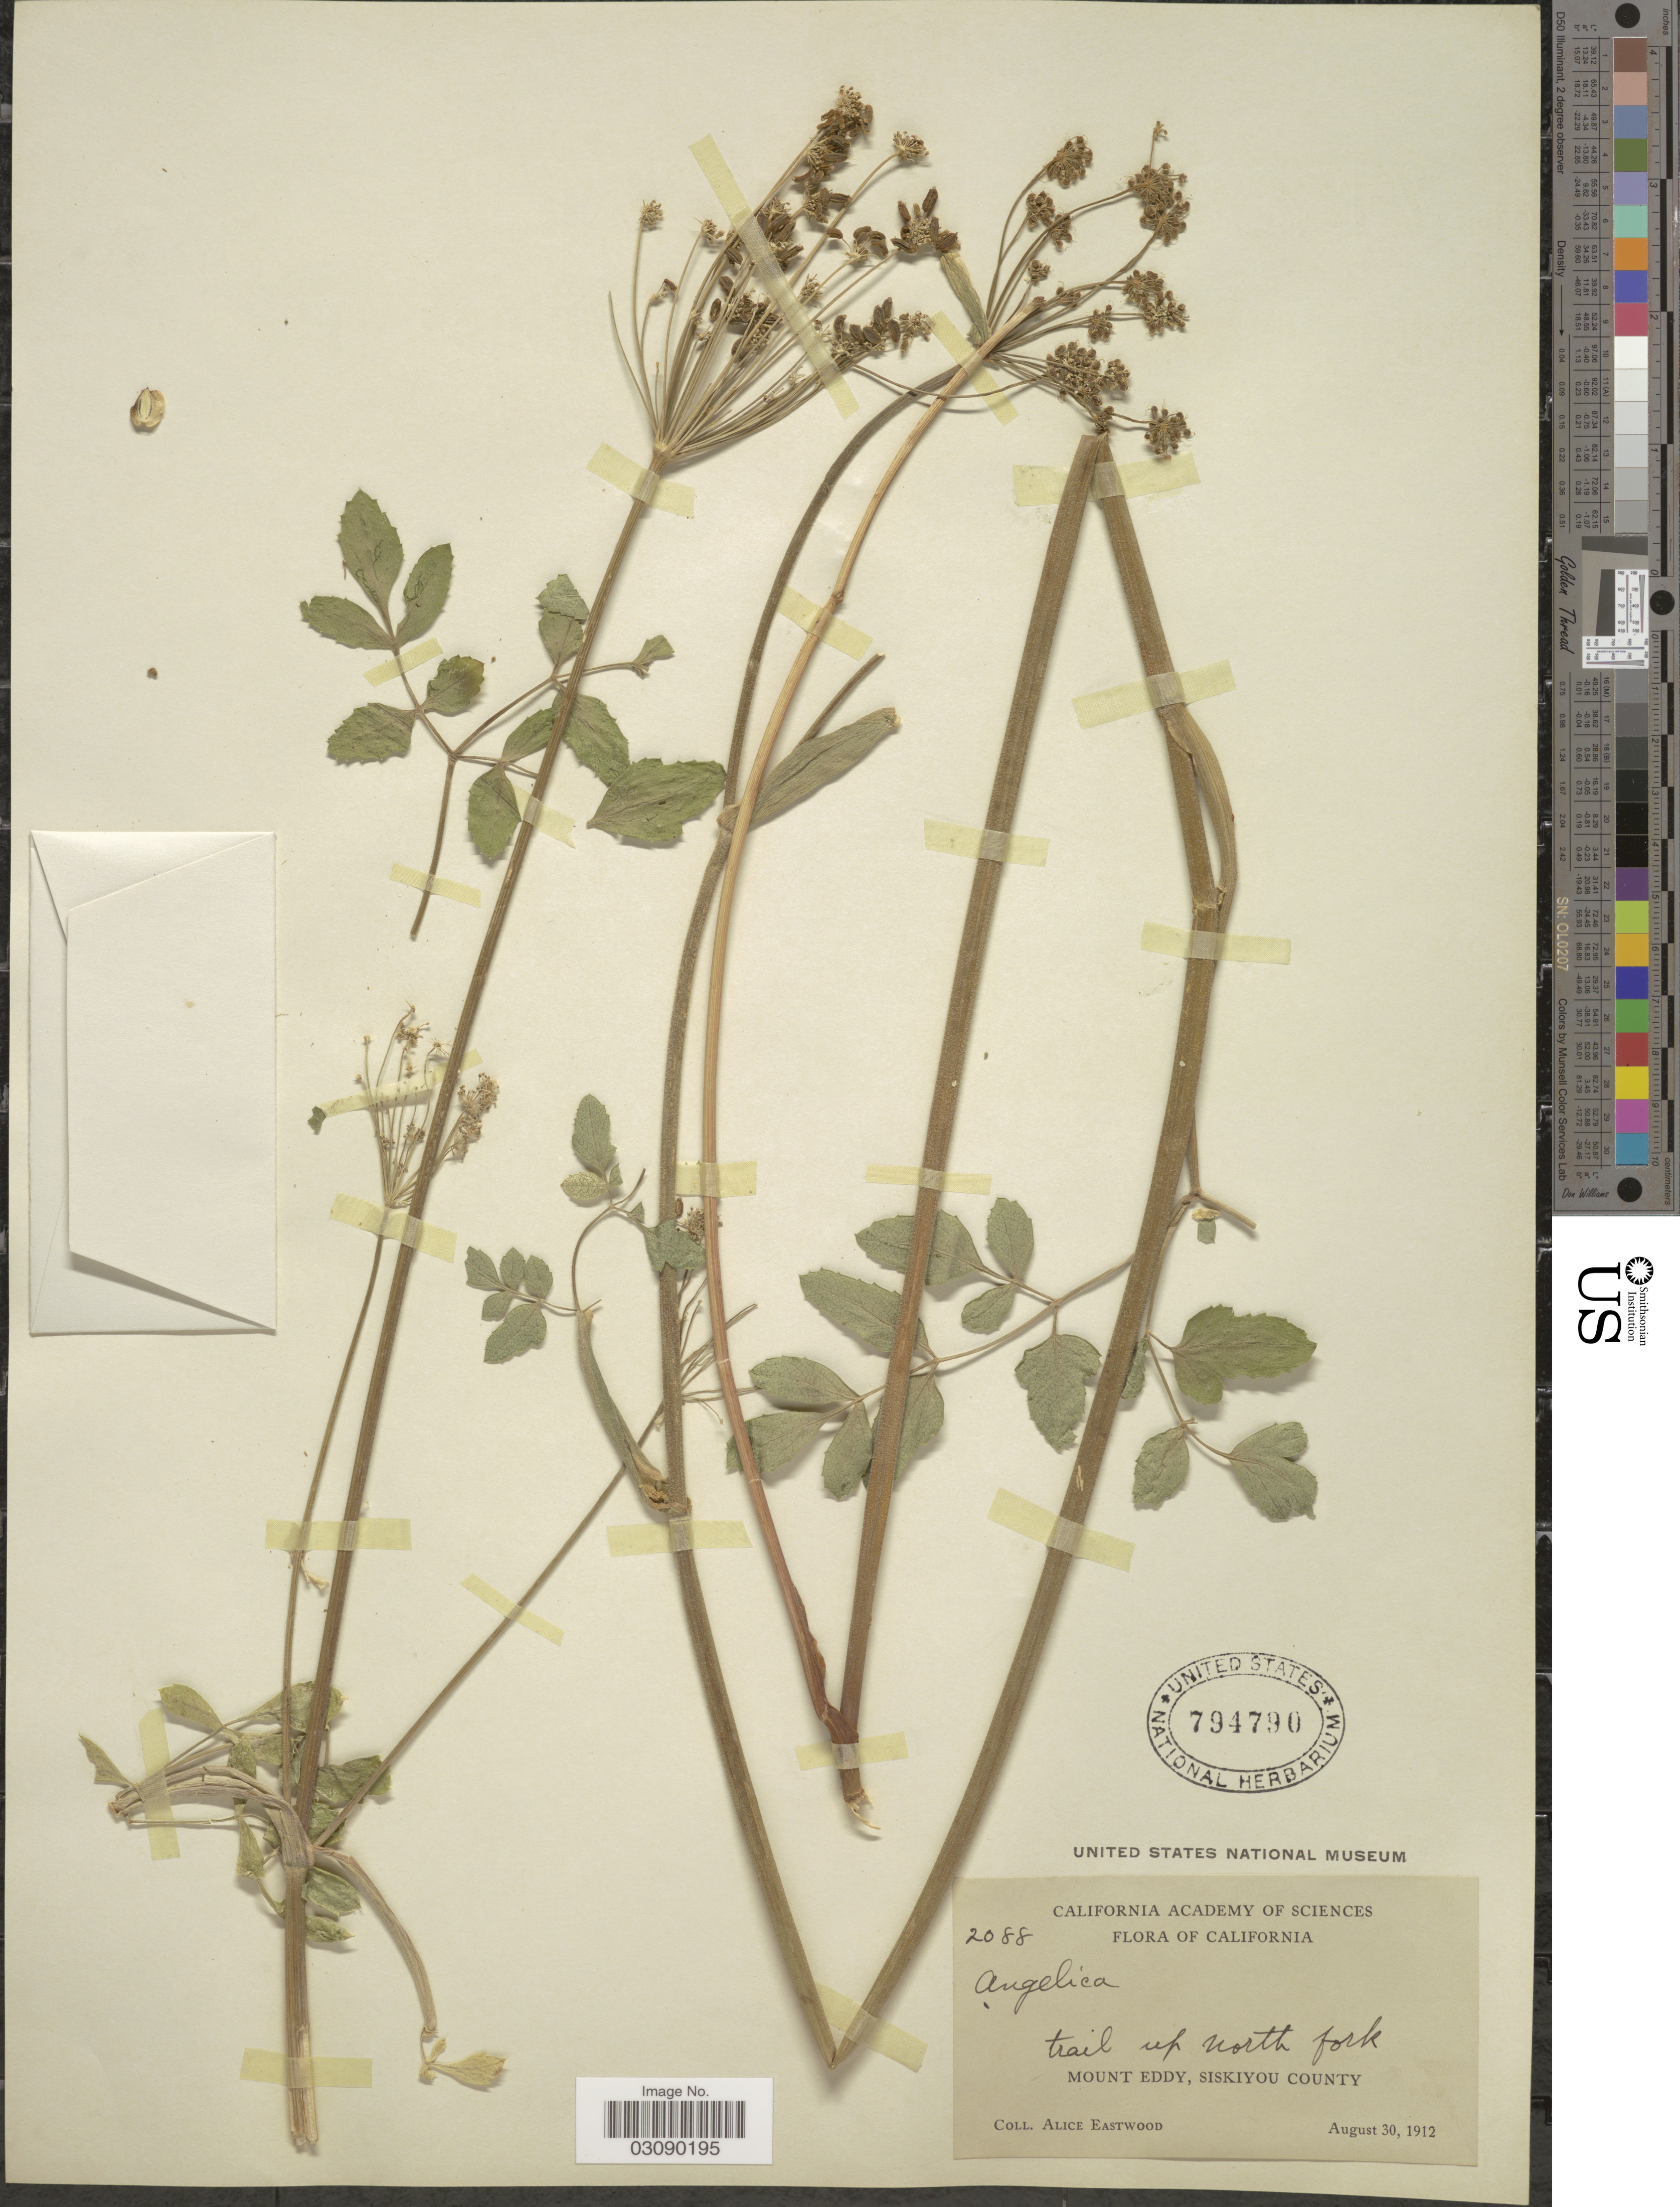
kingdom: Plantae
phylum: Tracheophyta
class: Magnoliopsida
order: Apiales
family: Apiaceae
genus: Angelica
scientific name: Angelica californica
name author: Jeps.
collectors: A. Eastwood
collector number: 2088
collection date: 1912-08-30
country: United States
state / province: California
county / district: Siskiyou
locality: Trail up north fork. Mount Eddy, Siskiyou County.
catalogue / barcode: US 794790